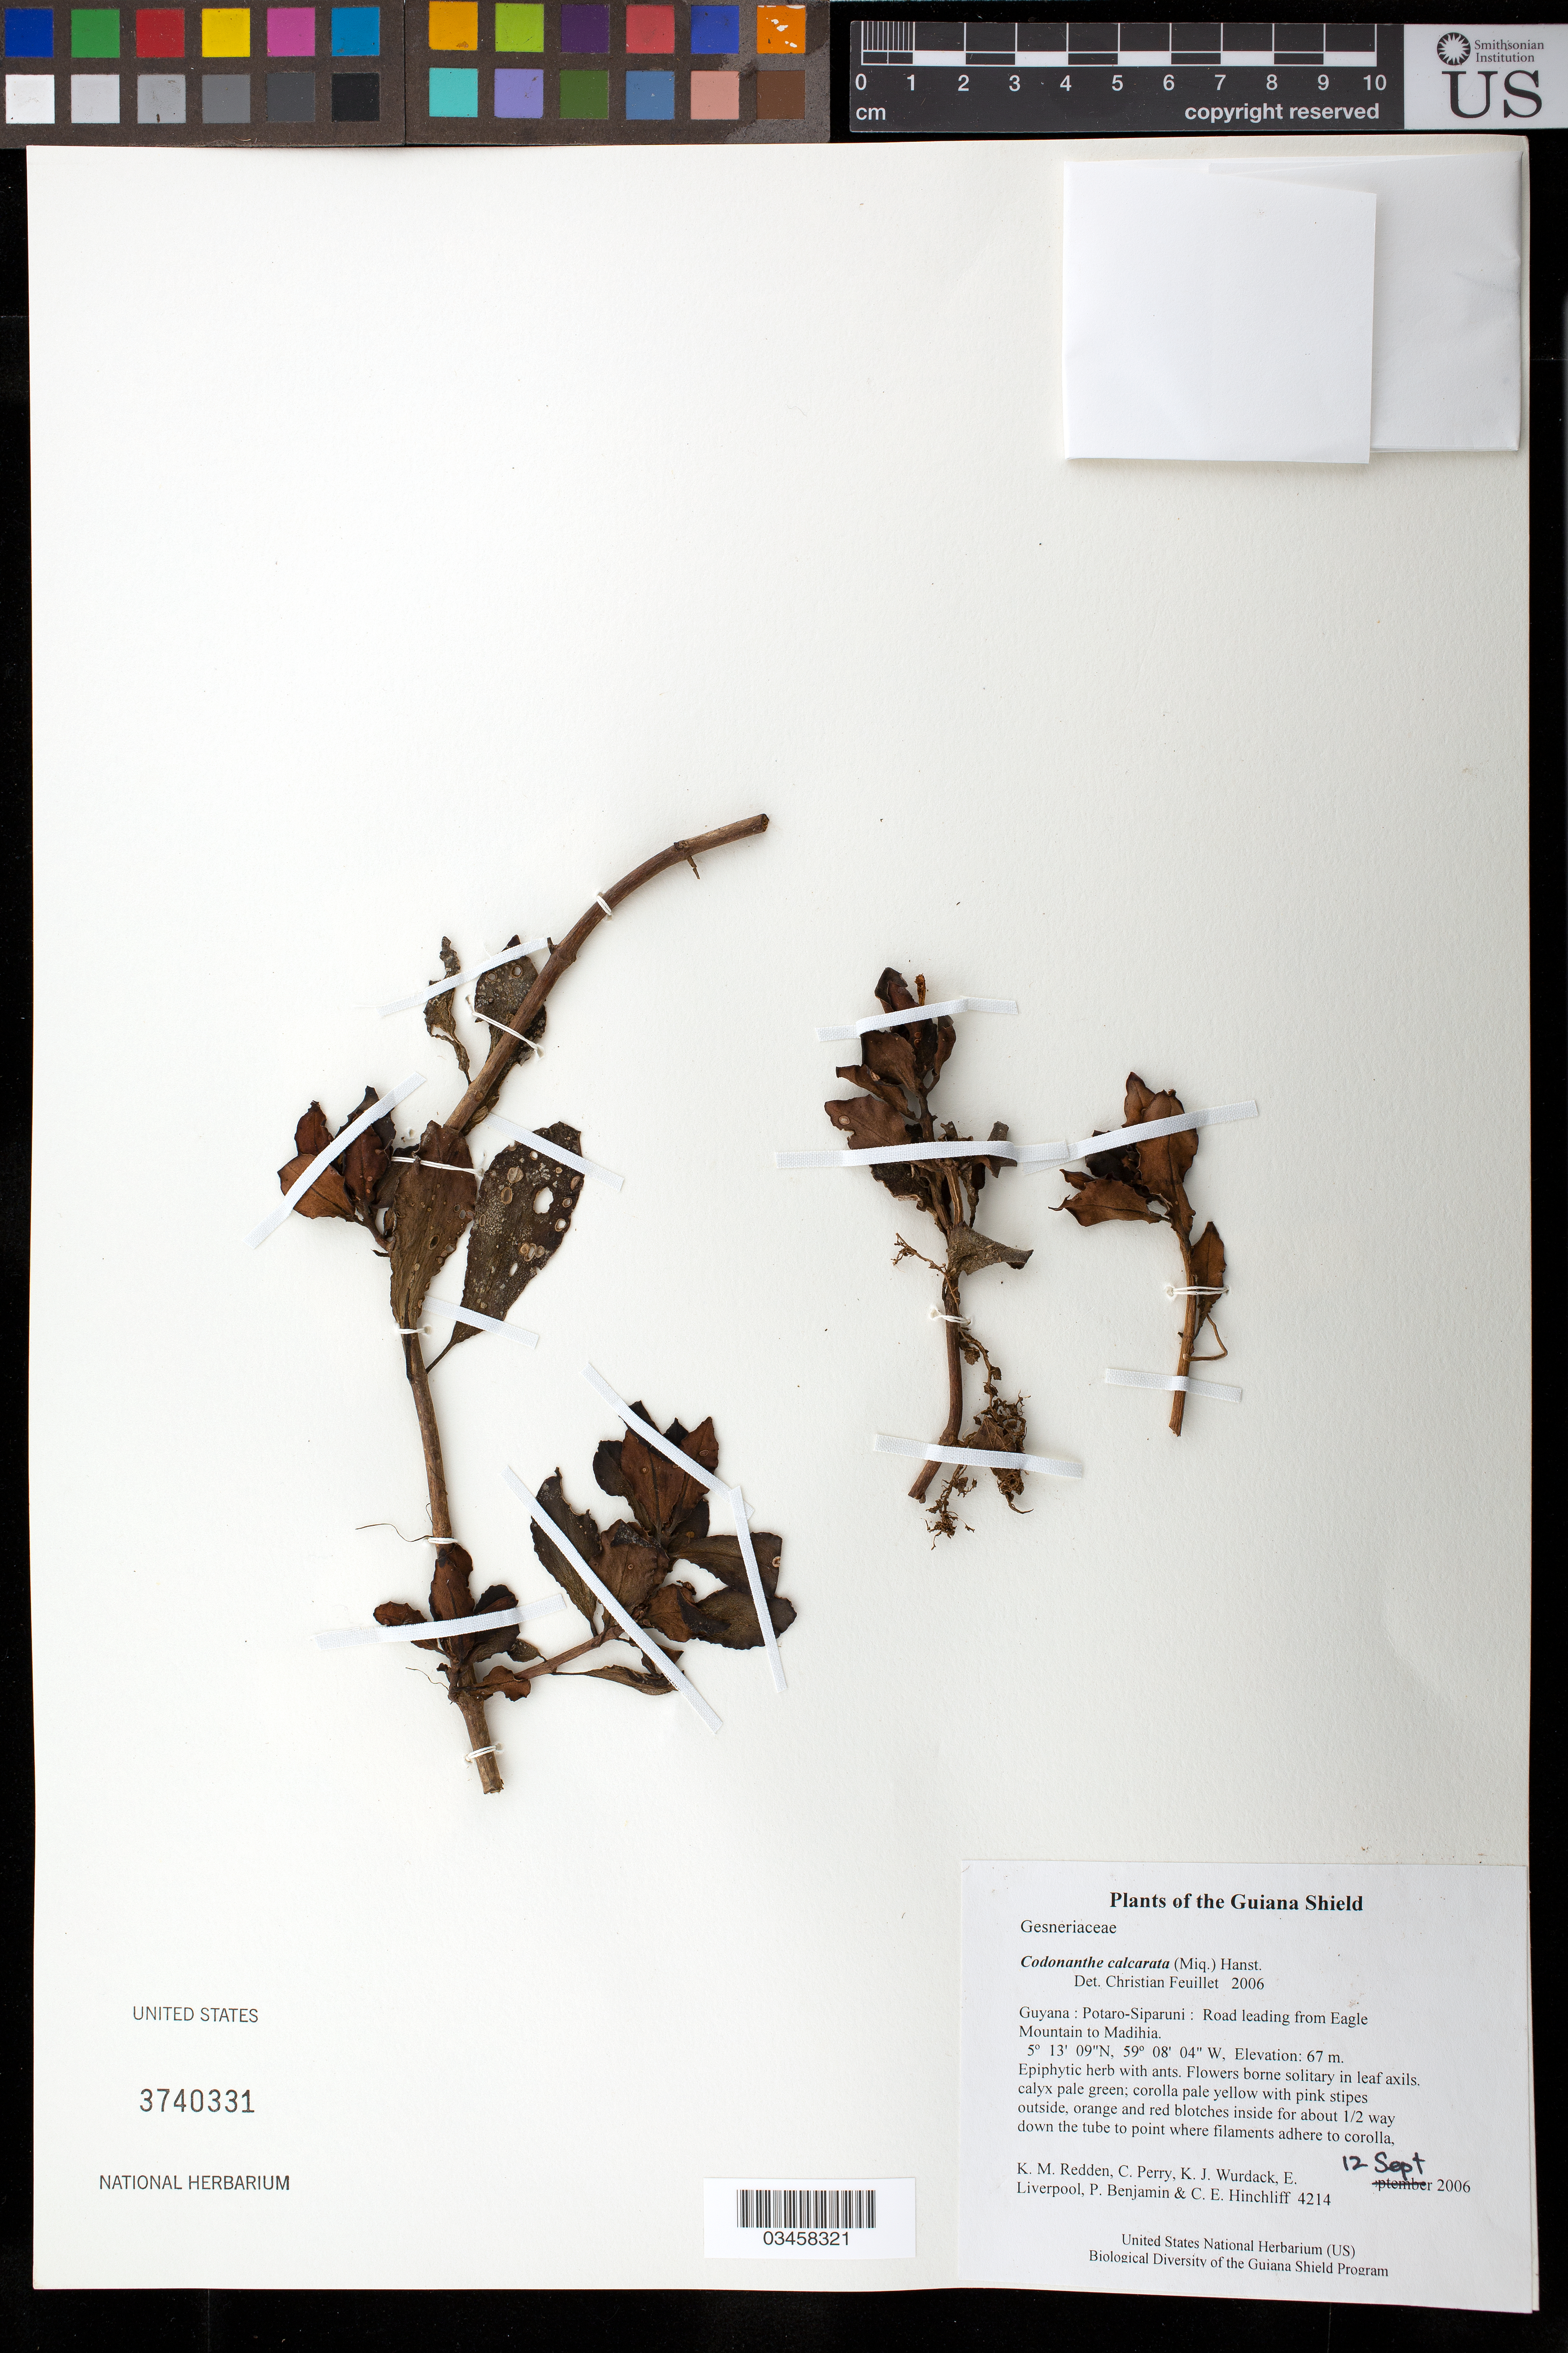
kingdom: Plantae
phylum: Tracheophyta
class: Magnoliopsida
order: Lamiales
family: Gesneriaceae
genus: Codonanthopsis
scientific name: Codonanthopsis calcarata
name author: (Miq.) Chautems & Mat.Perret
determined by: Skog, Laurence E.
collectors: K. M. Redden, C. Perry, K. Wurdack, E. Liverpool, P. Benjamin & C. E. Hinchliff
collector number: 4214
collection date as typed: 12 September 2006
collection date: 2006-09-12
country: Guyana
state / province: Potaro-Siparuni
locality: Road leading from Eagle Mountain to Madihia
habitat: Roadside forest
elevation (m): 67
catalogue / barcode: US 3740331